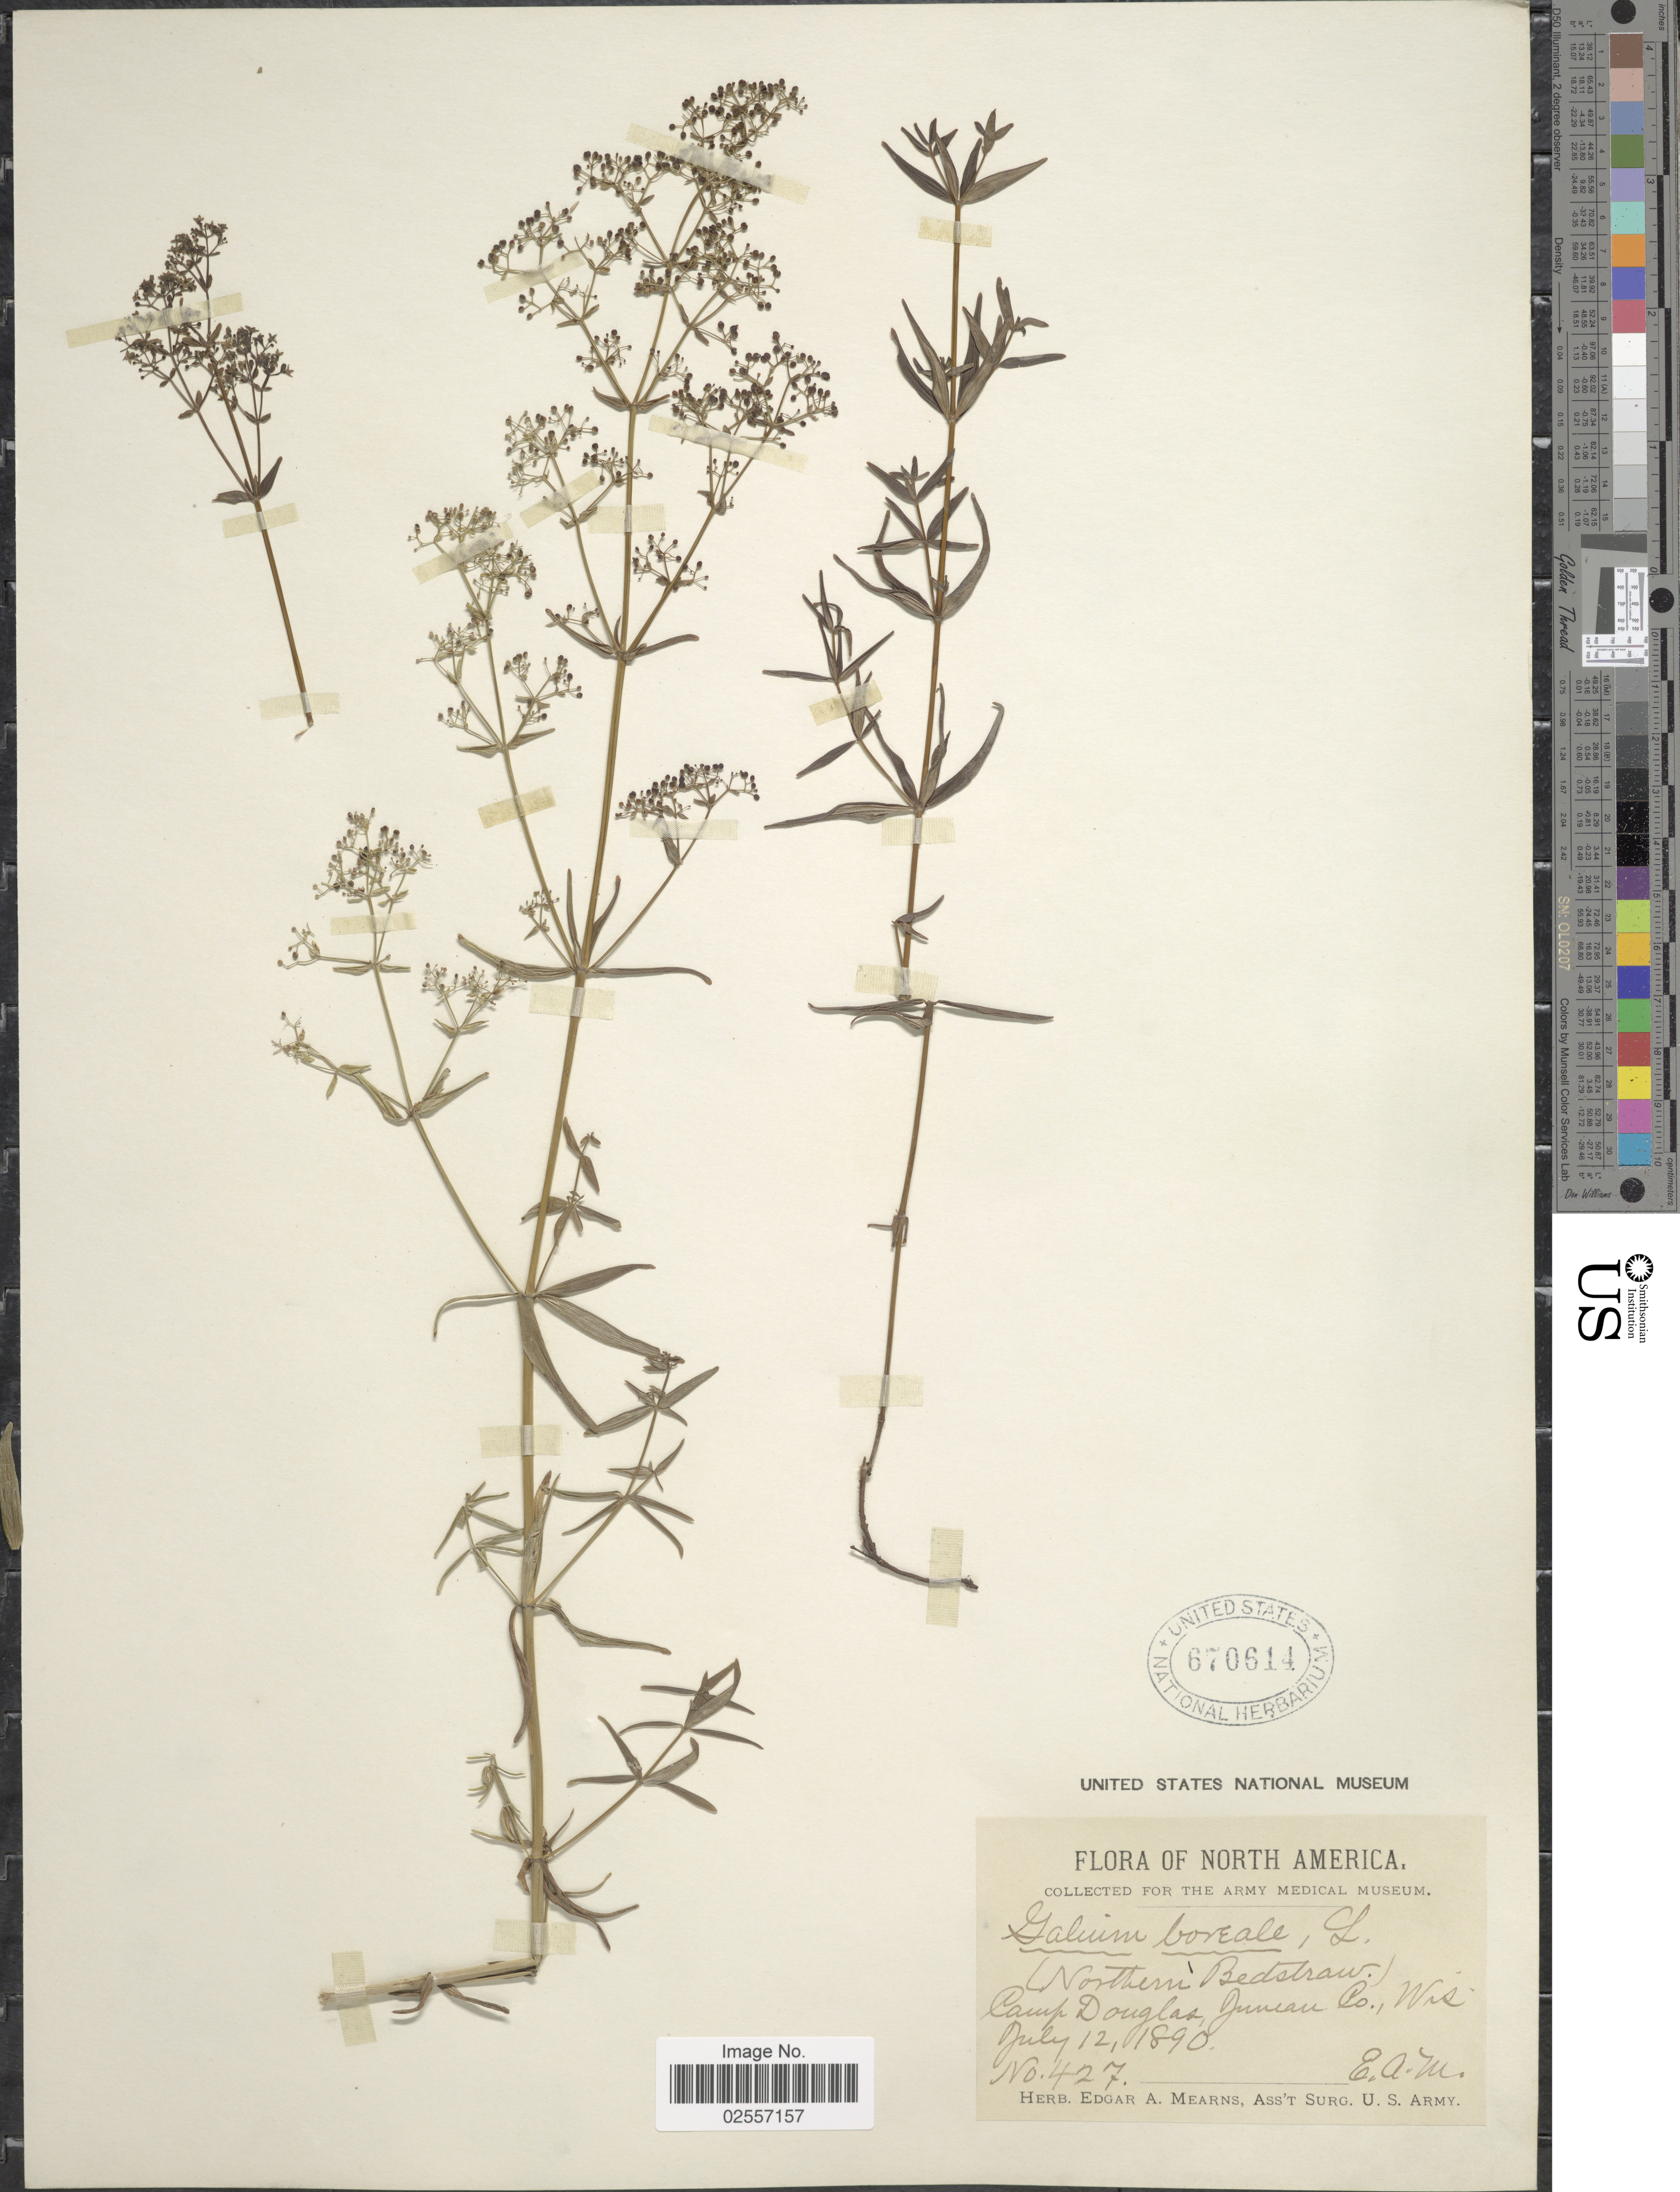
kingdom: Plantae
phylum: Tracheophyta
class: Magnoliopsida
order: Gentianales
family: Rubiaceae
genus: Galium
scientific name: Galium boreale L.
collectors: E. A. Mearns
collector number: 427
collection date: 1890-07-12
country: United States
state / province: Wisconsin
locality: (Northern Bedstraw.). Camp Douglas, Juncan Co.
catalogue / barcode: US 670614